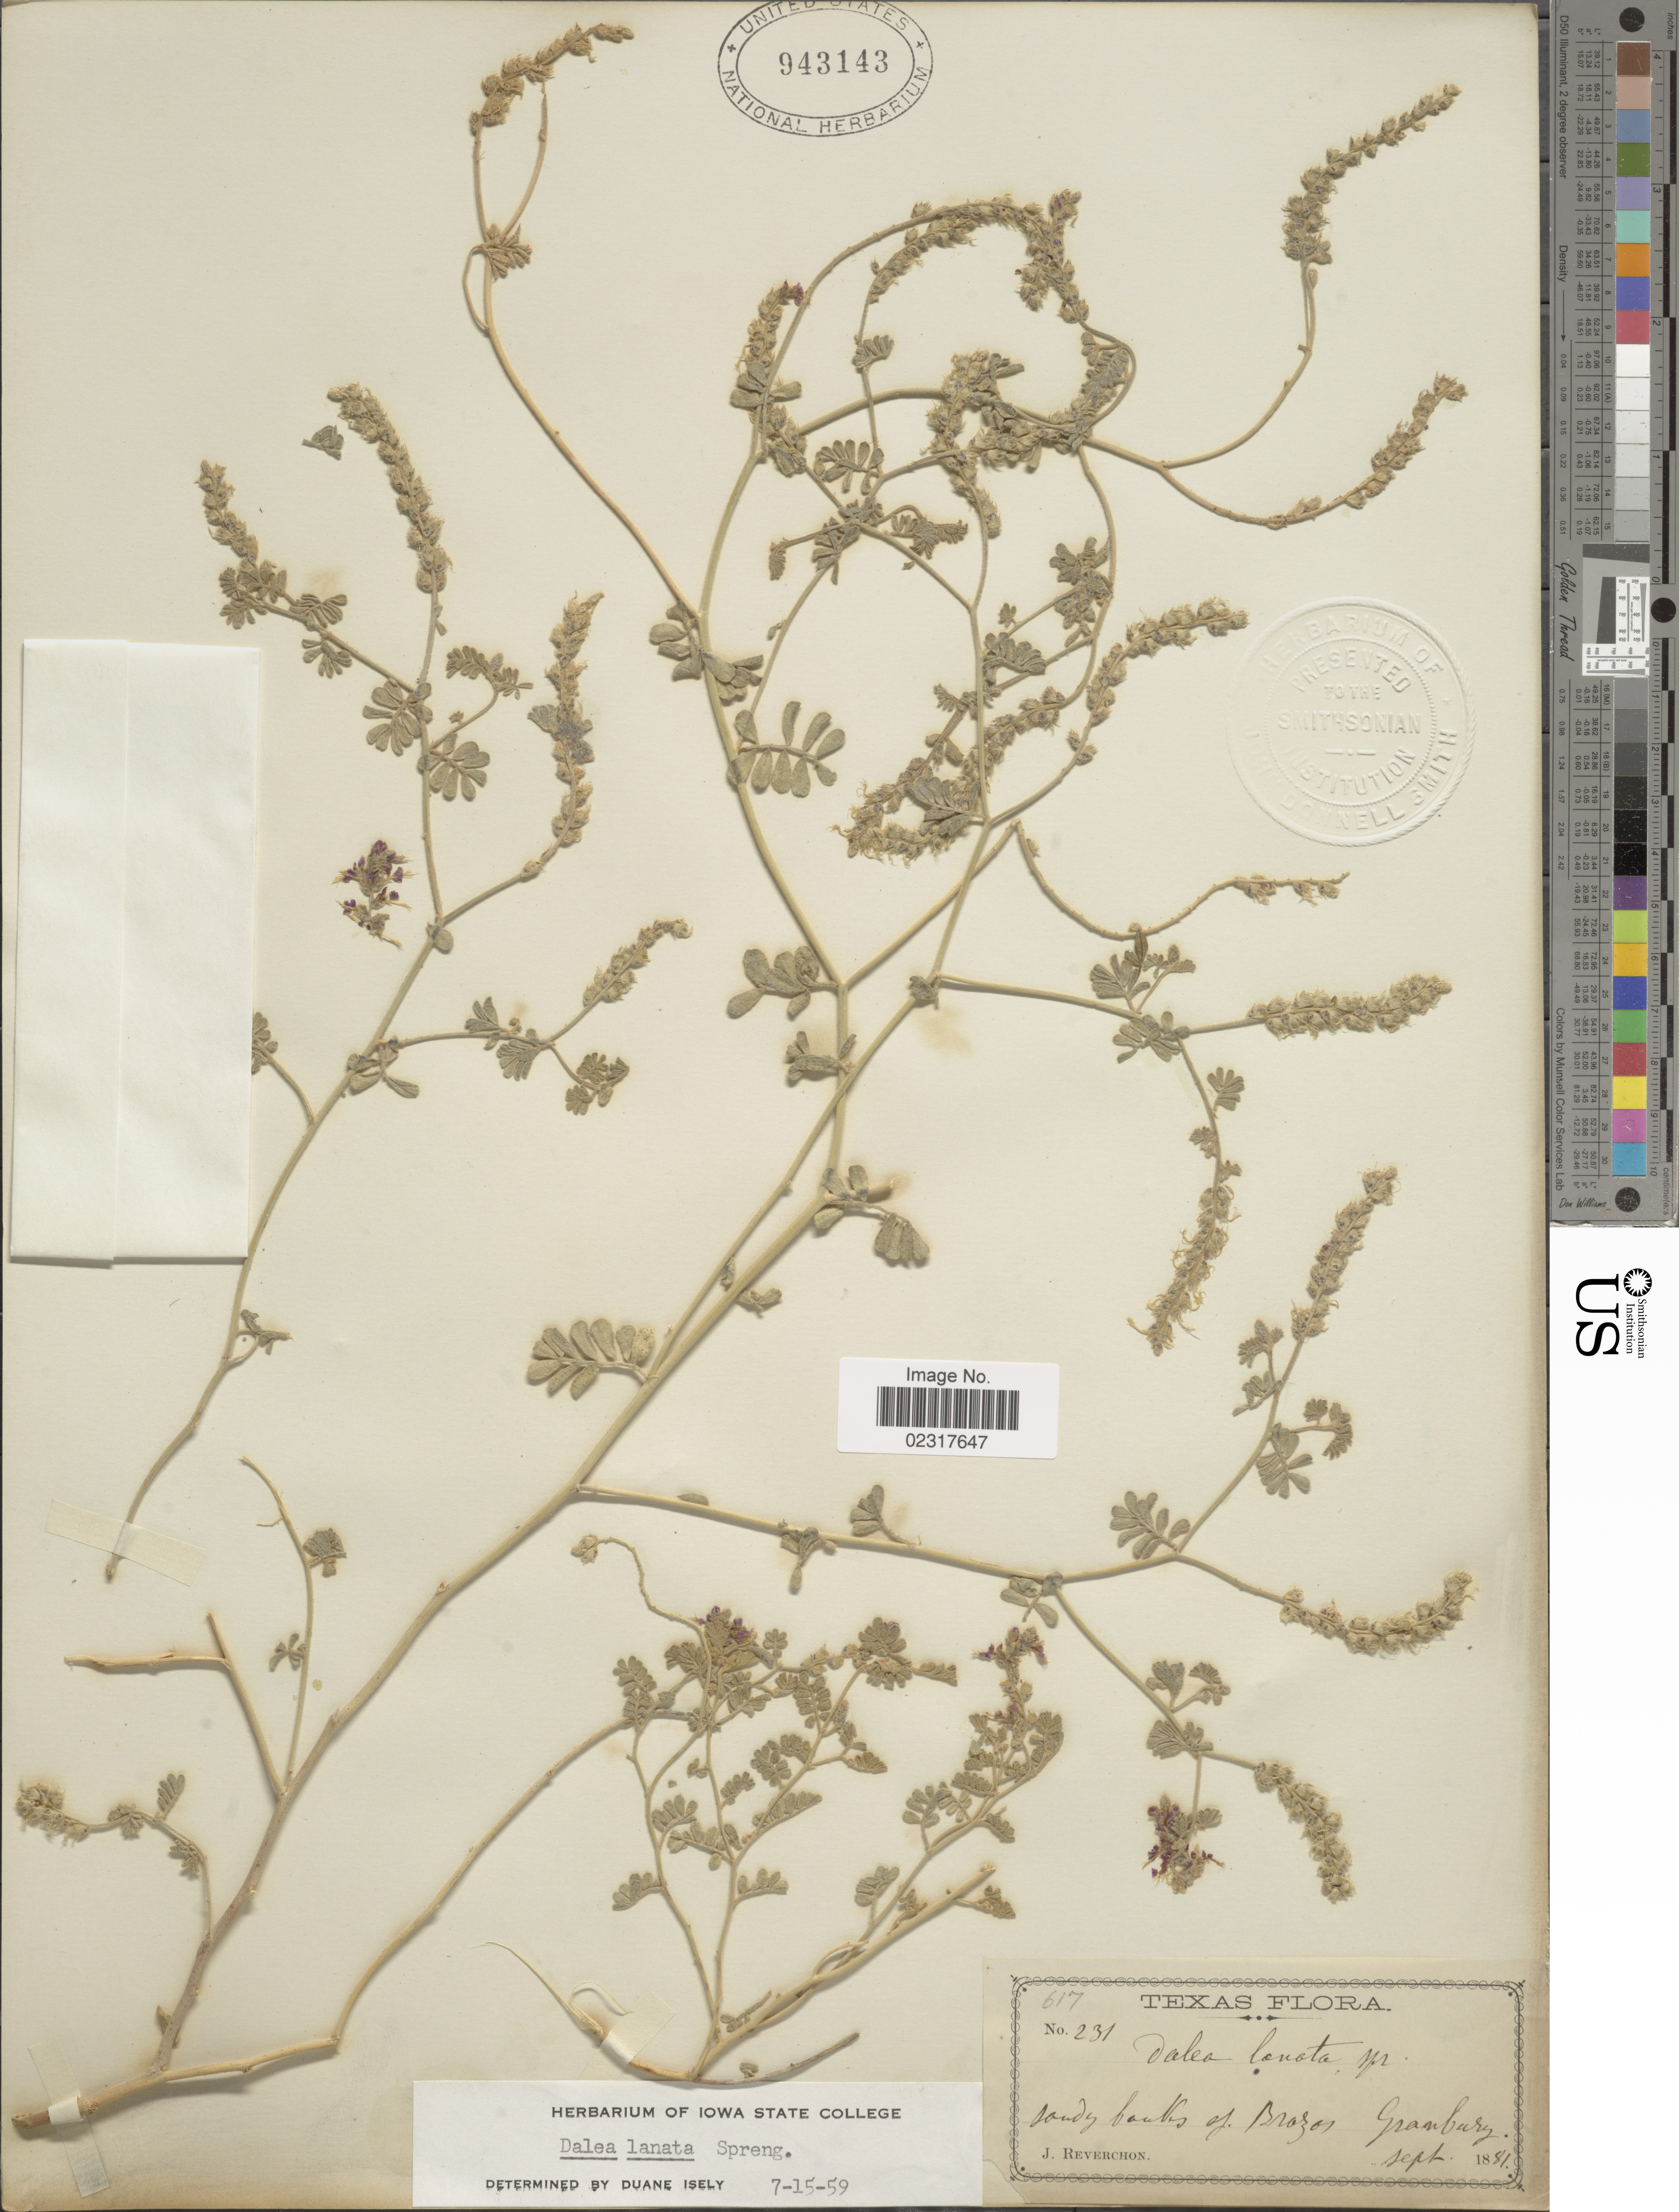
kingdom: Plantae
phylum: Tracheophyta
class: Magnoliopsida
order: Fabales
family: Fabaceae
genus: Dalea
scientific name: Dalea lanata var. lanata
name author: Spreng.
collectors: J. Reverchon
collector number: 231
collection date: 1881-09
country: United States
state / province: Texas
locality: Brazos Granbury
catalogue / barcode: US 943143